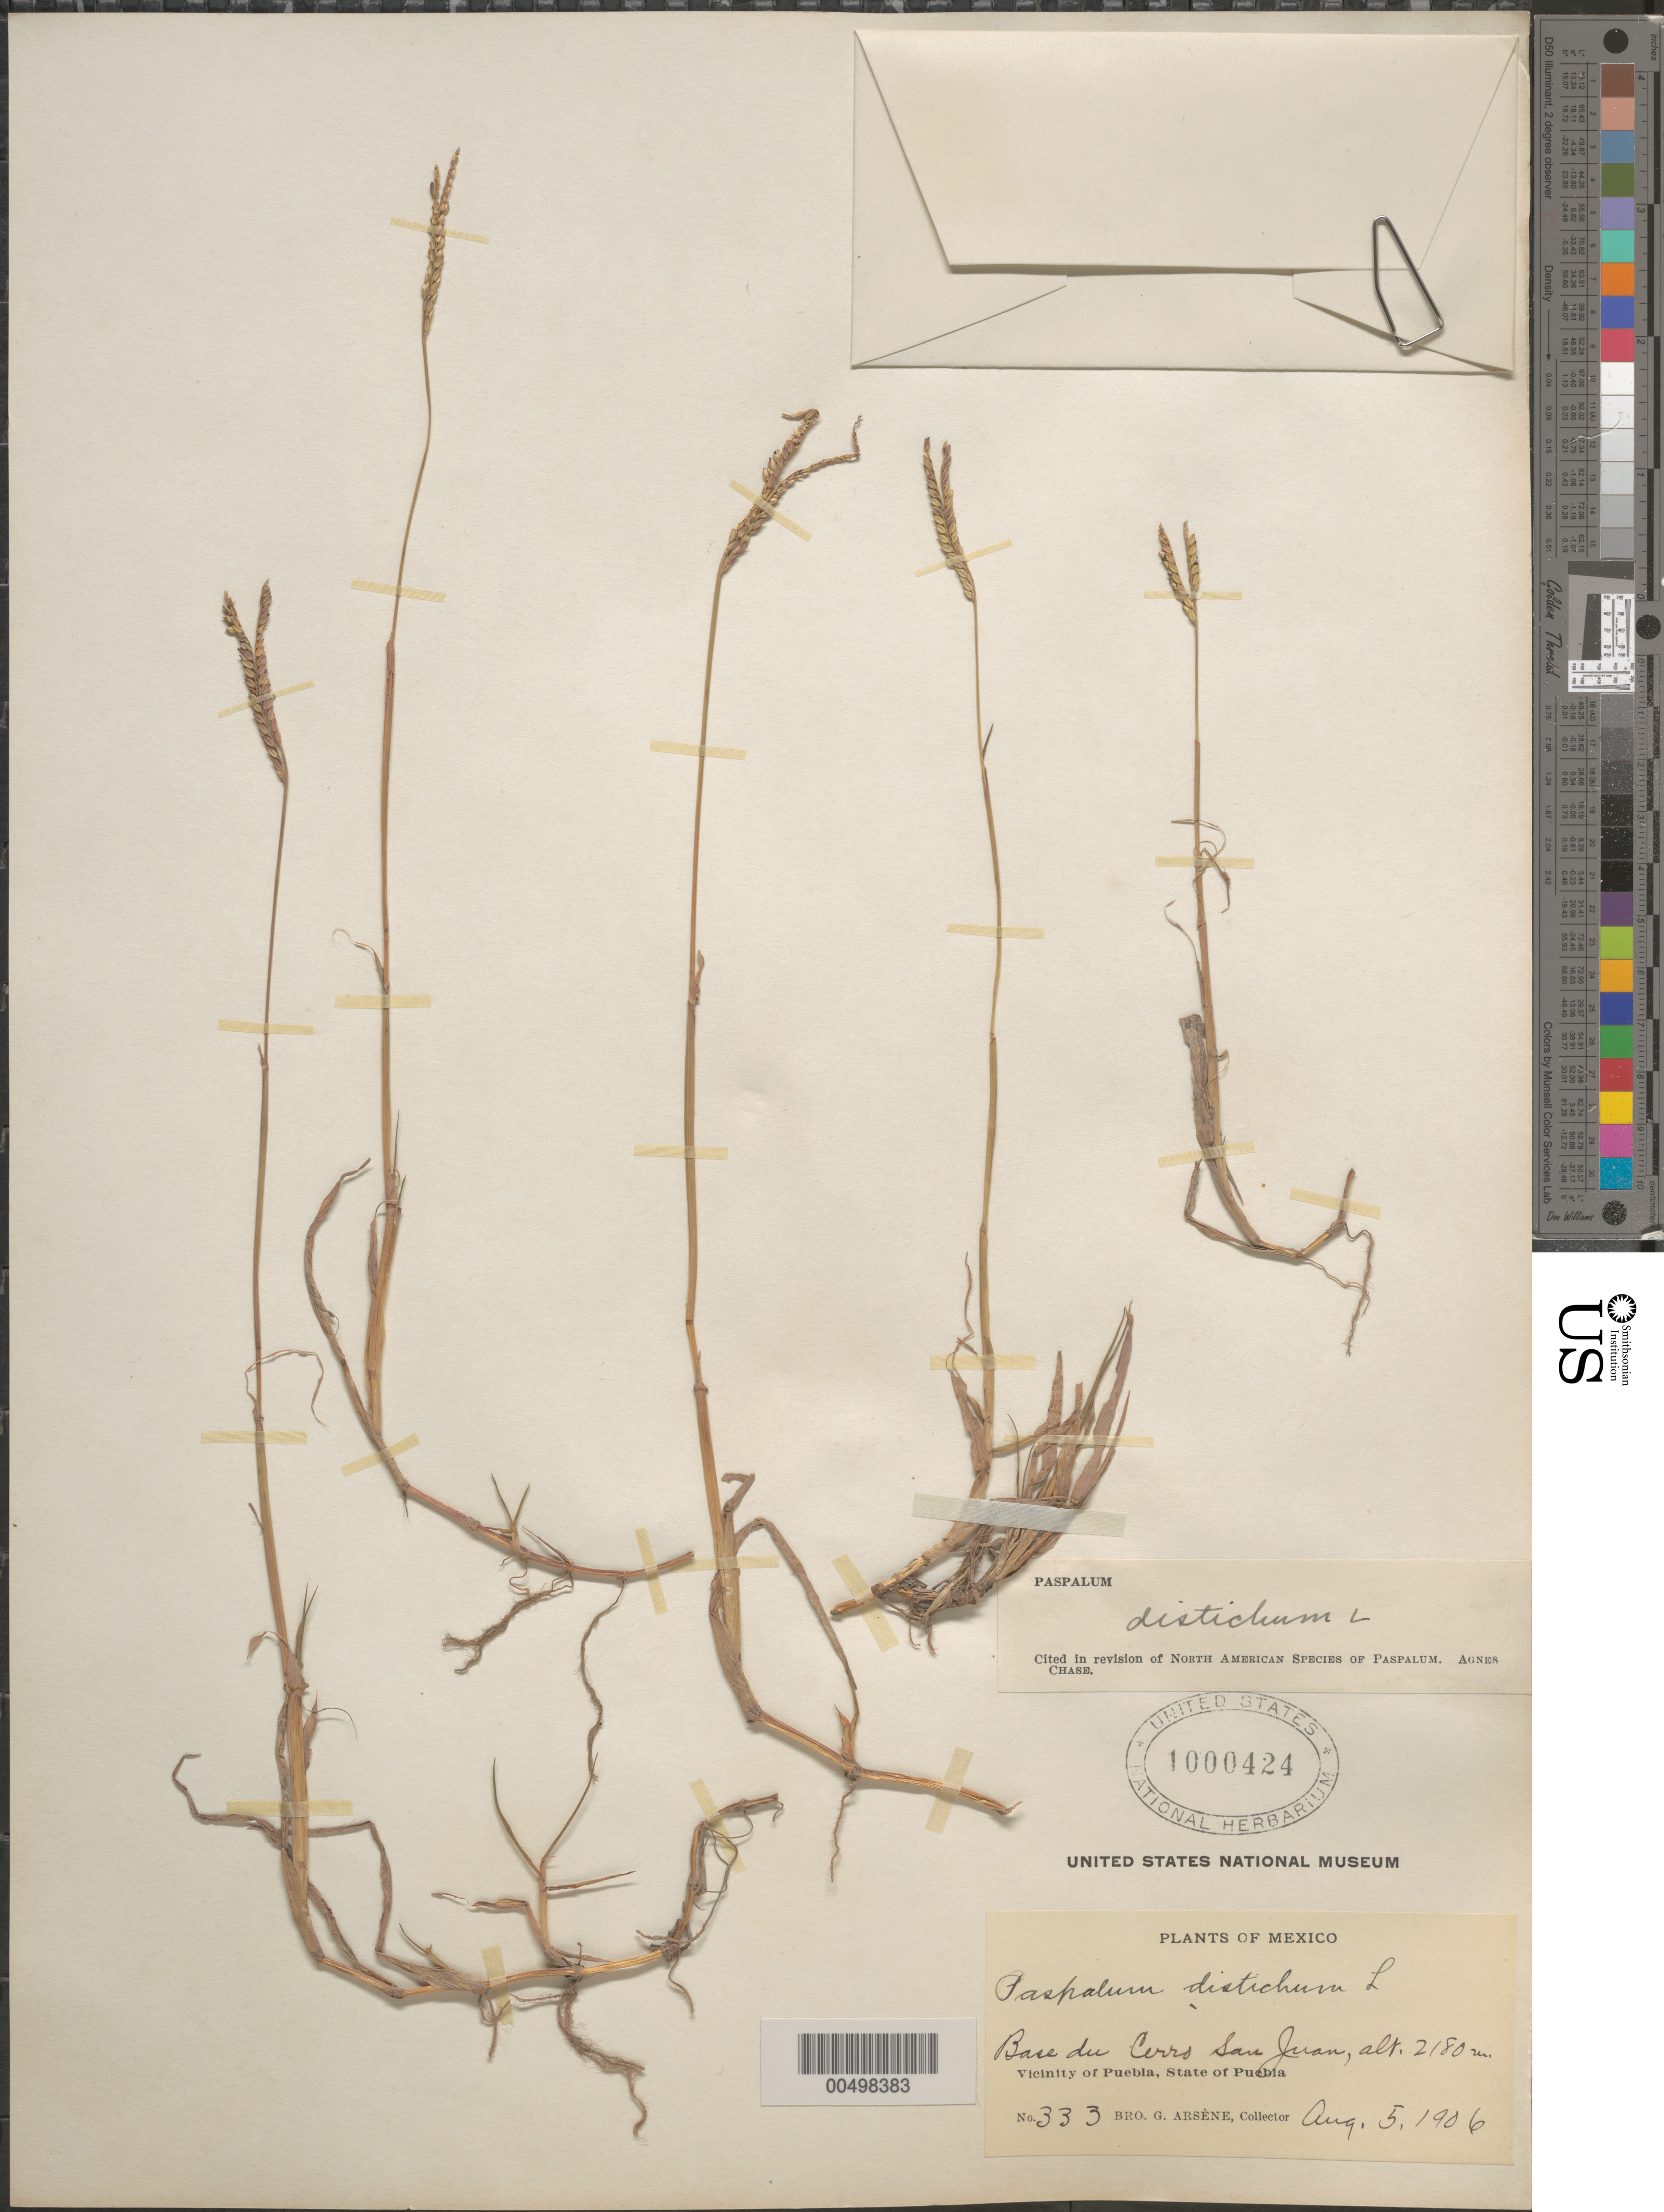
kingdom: Plantae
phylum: Tracheophyta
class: Liliopsida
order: Poales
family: Poaceae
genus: Paspalum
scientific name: Paspalum paspaloides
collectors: Bro. G. Arsène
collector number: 333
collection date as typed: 5 Aug 1906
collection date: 1906-08-05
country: Mexico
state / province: Puebla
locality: Base of Cerro San Juan, vicinity of Puebla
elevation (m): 2180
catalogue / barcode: US 1000424